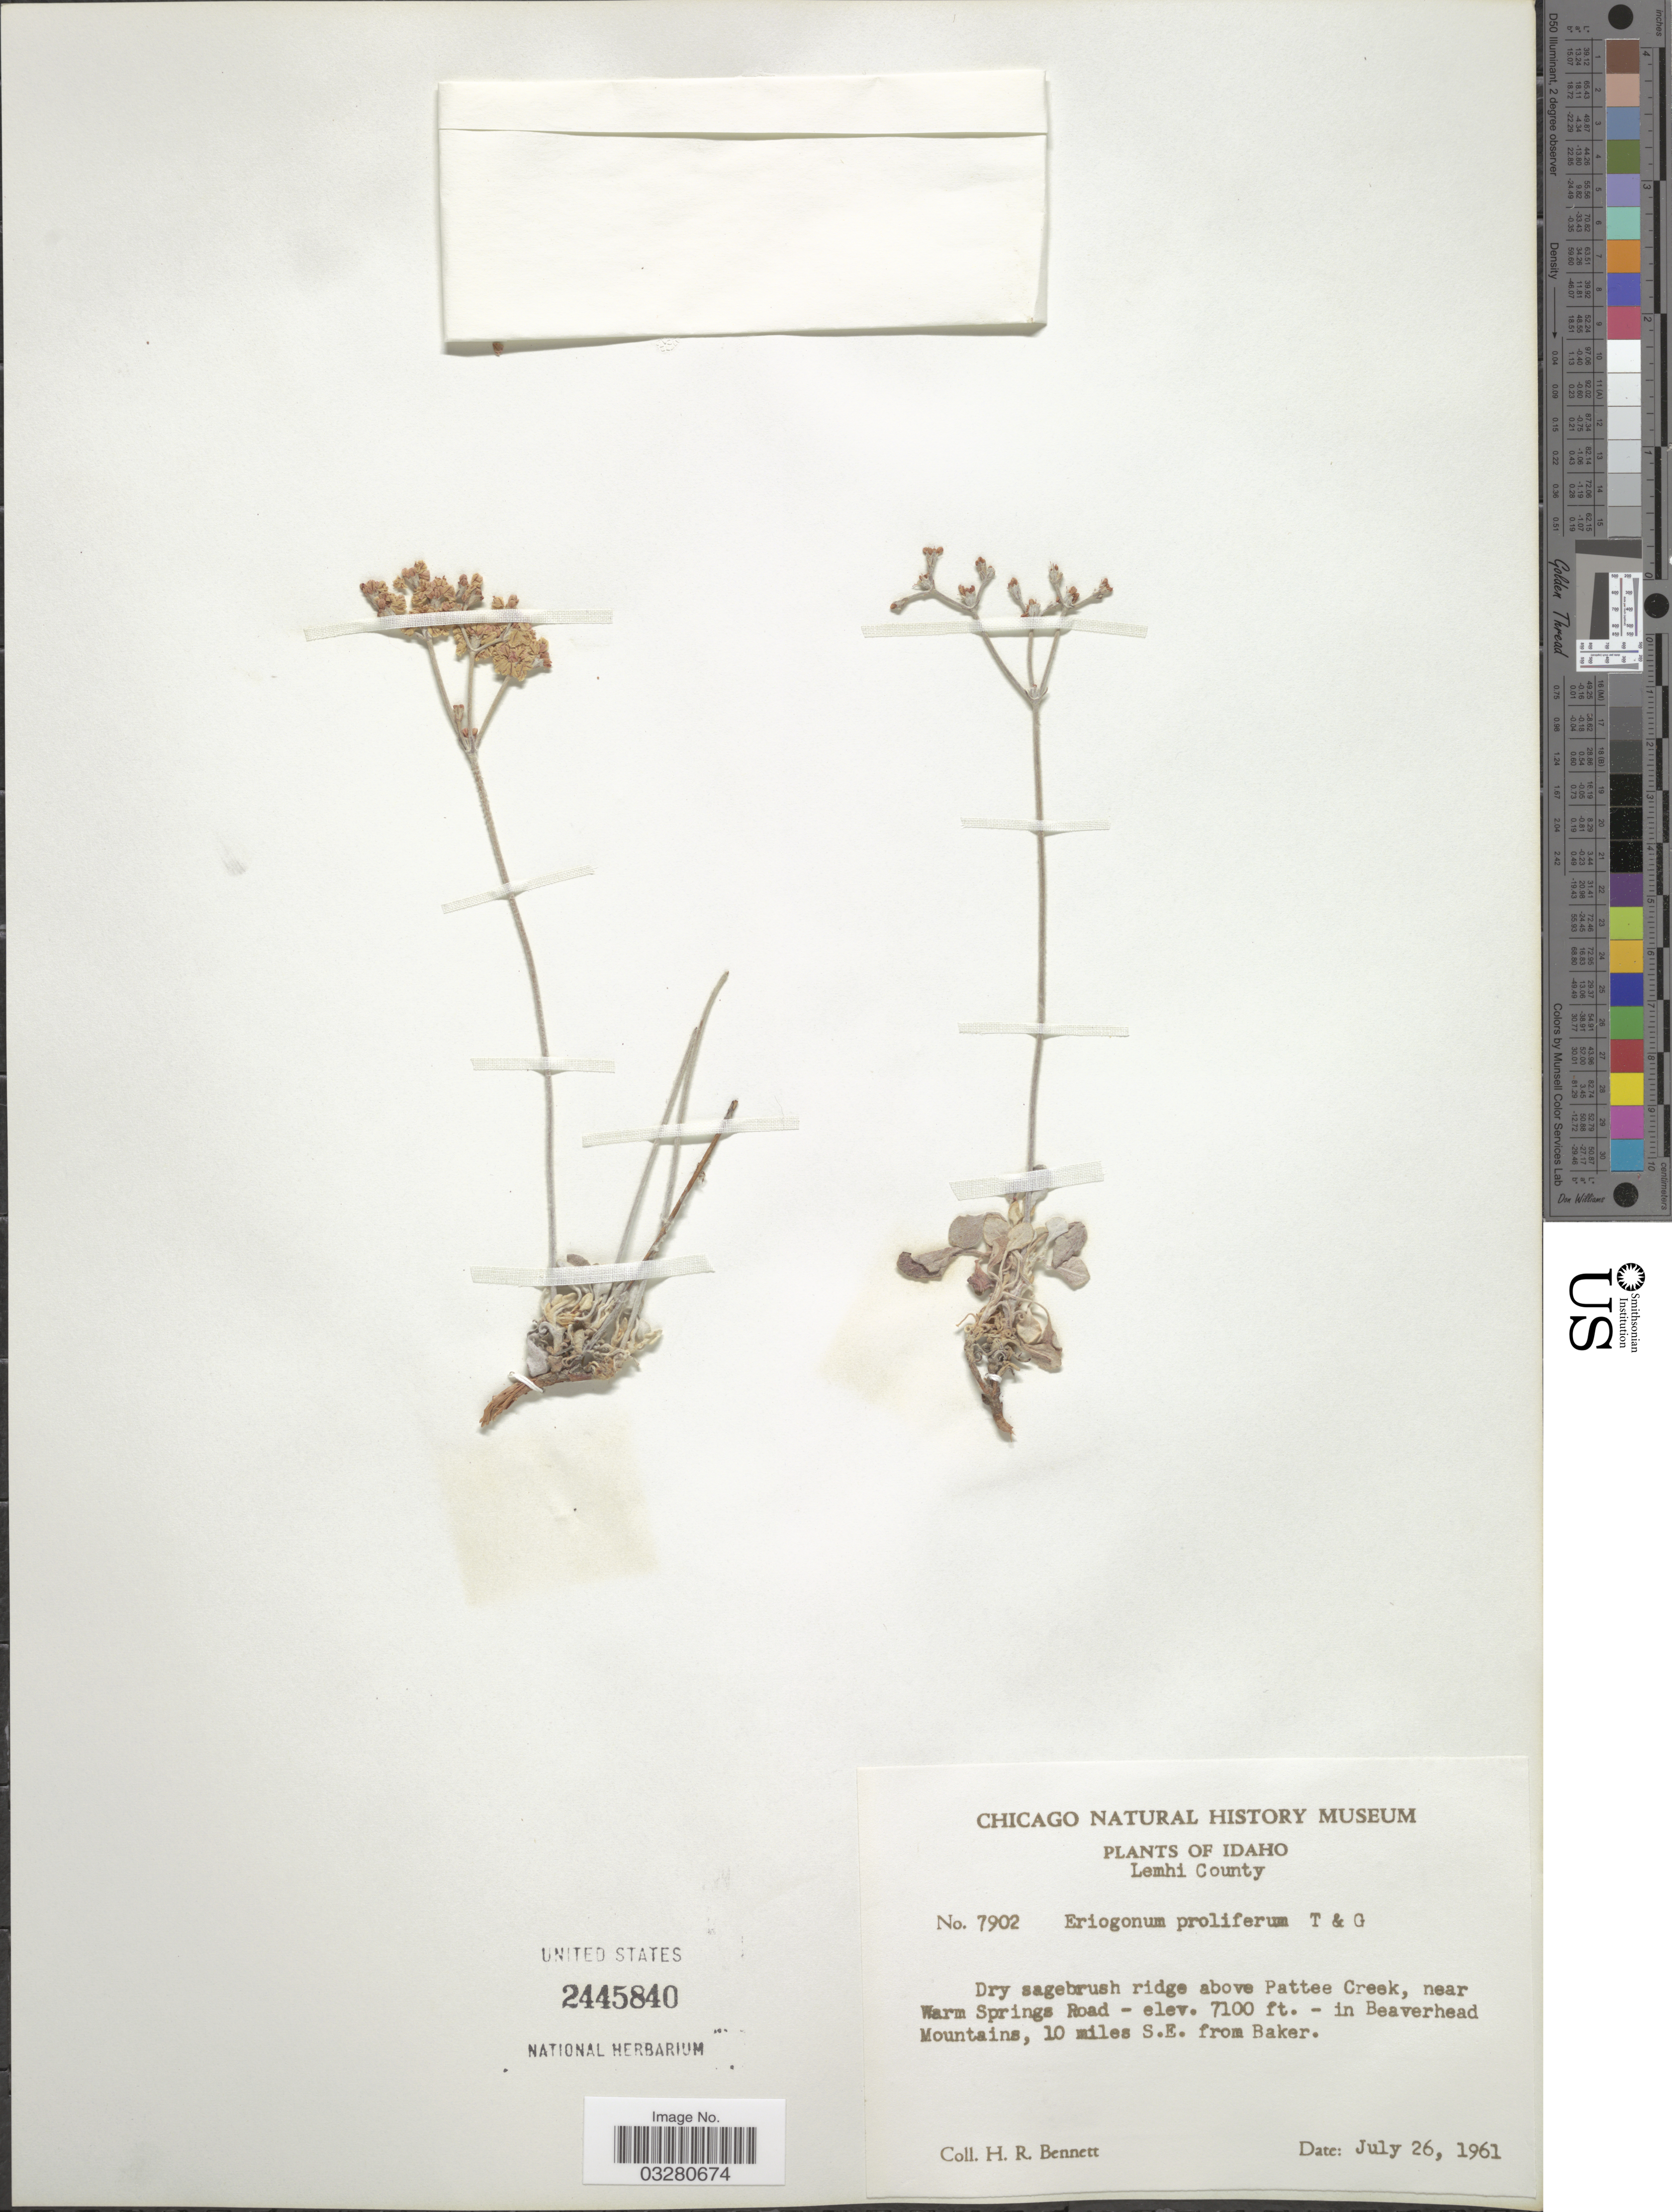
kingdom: Plantae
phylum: Tracheophyta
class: Magnoliopsida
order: Caryophyllales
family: Polygonaceae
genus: Eriogonum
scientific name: Eriogonum proliferum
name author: Torr. & A. Gray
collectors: H. R. Bennett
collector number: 7902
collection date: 1961-07-26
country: United States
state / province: Idaho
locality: Lemhi County. Dry sagebrush ridge above Pattee Creek, near Warm Springs Road in Beaverhead Mountains, 10 miles S.E. from Baker.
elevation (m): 2164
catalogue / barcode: US 2445840